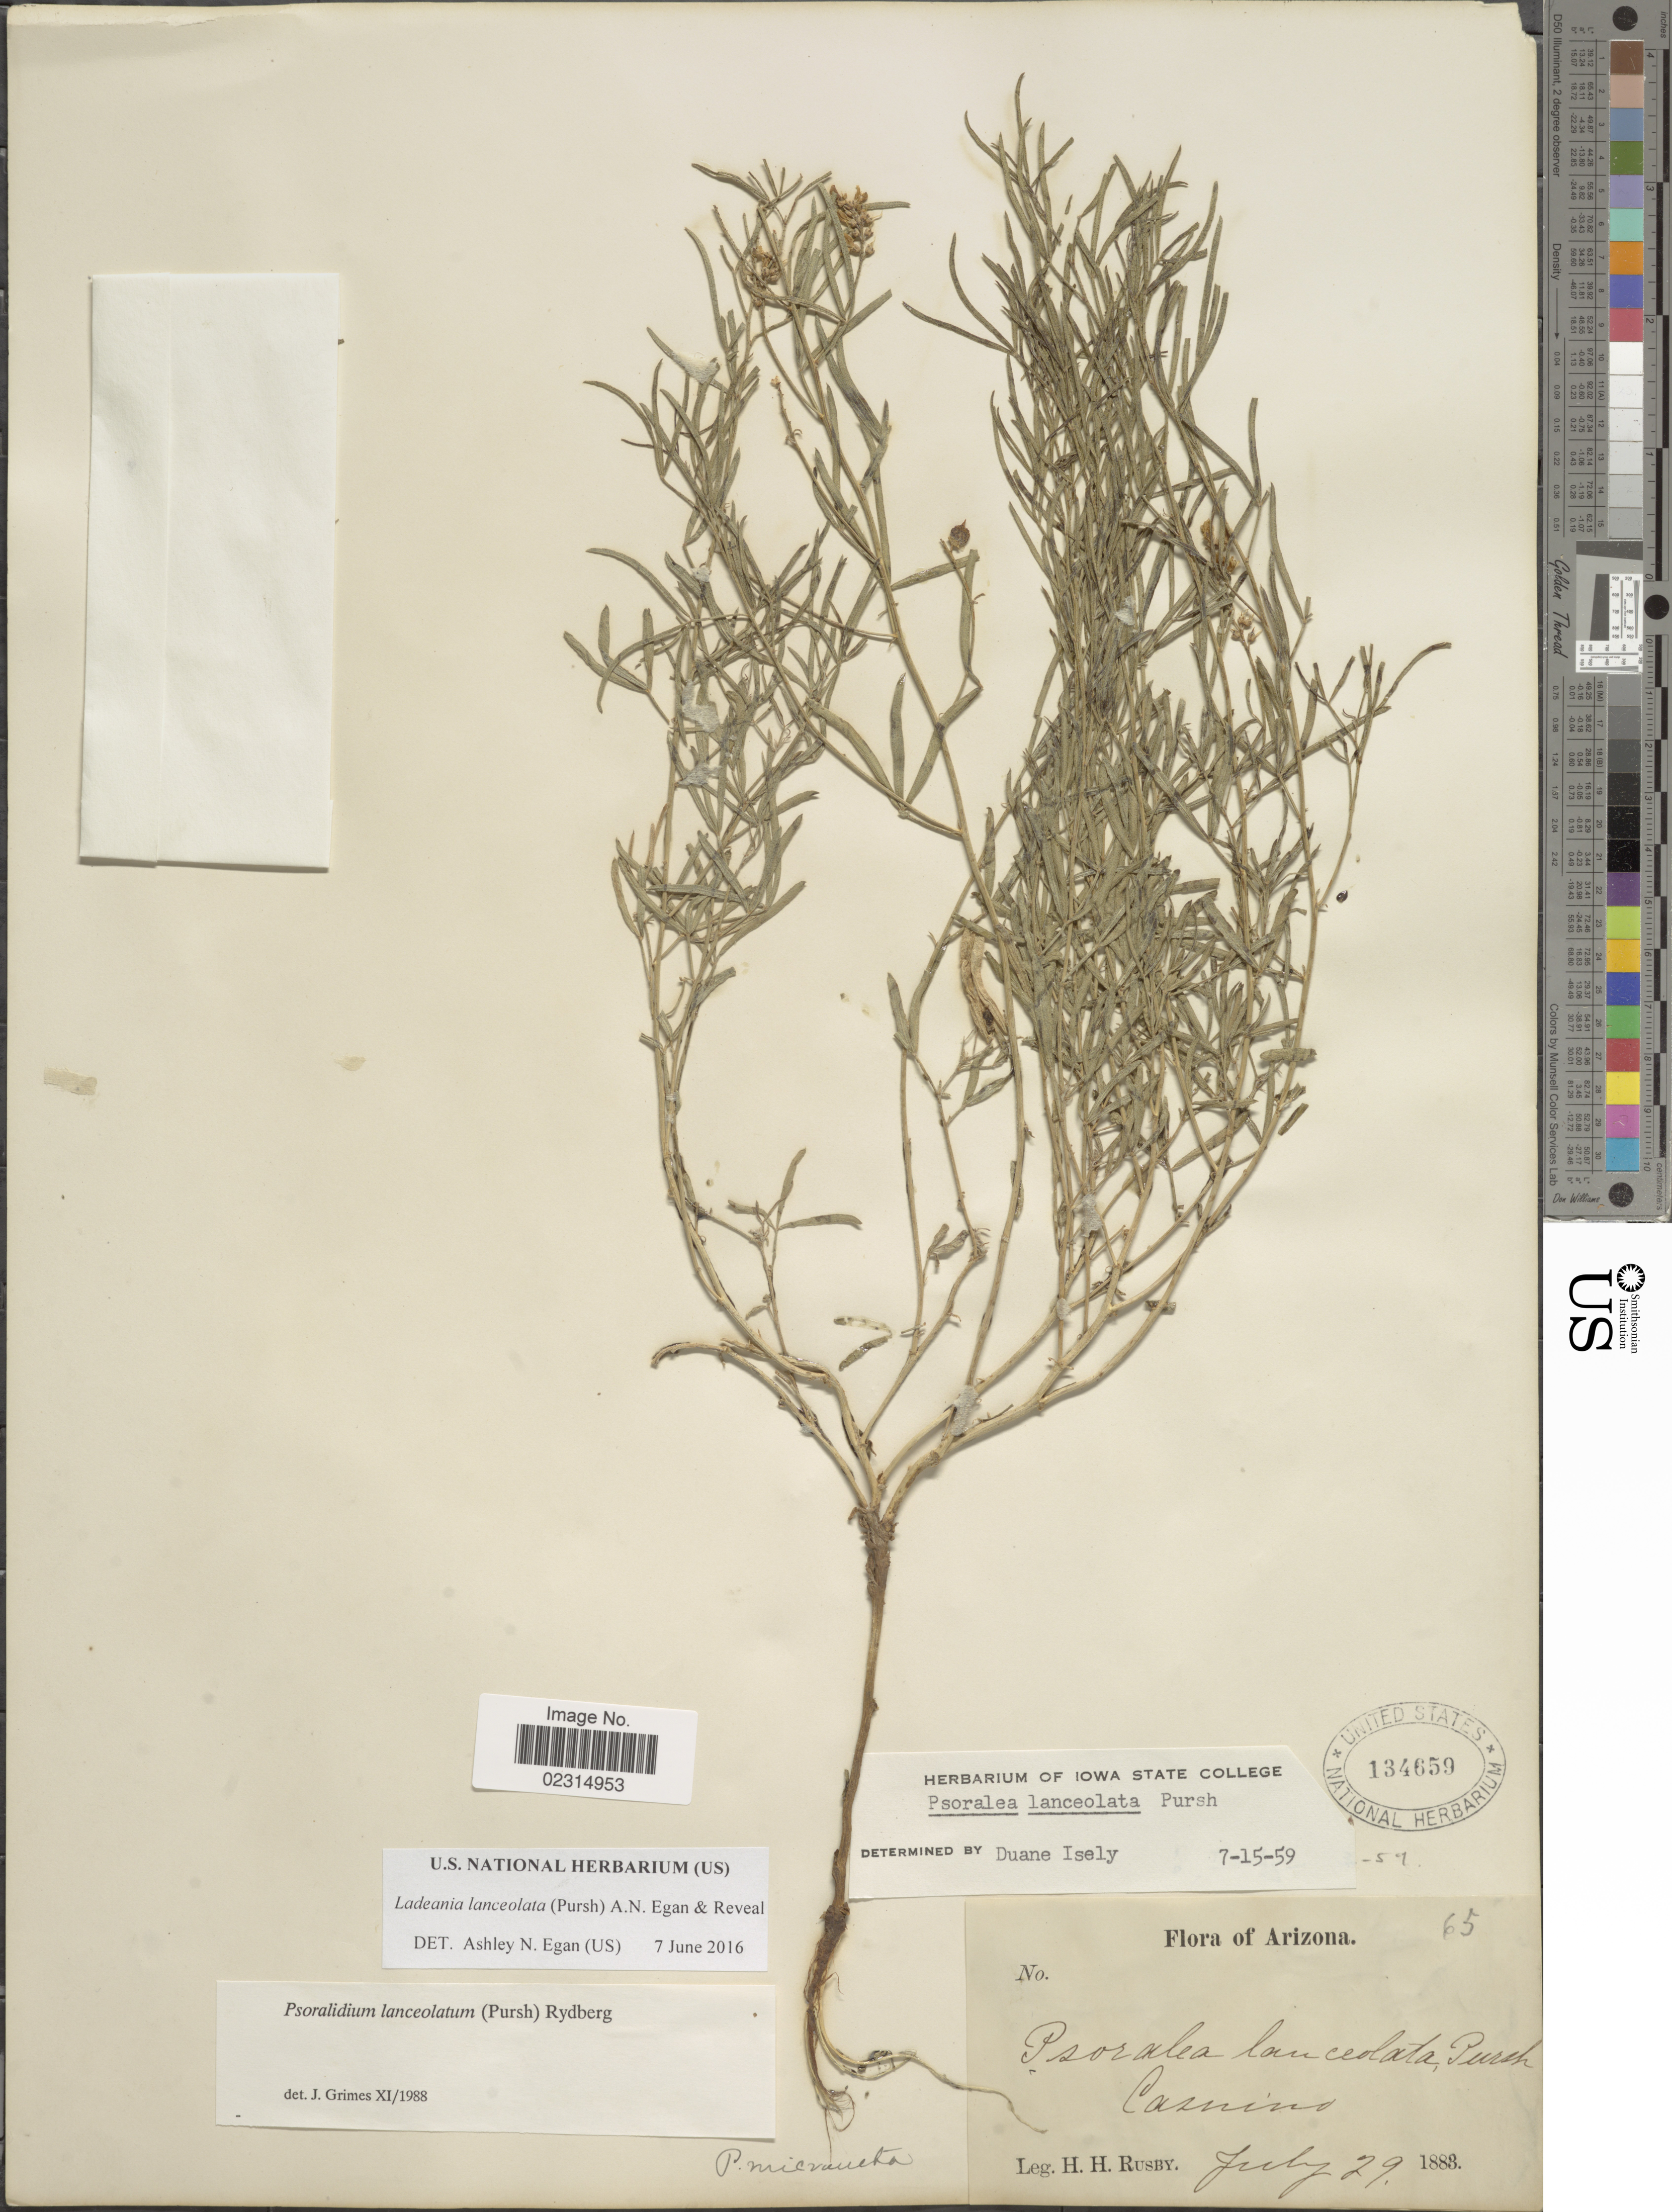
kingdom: Plantae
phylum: Tracheophyta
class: Magnoliopsida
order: Fabales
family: Fabaceae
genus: Ladeania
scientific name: Ladeania lanceolata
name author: (Pursh) A.N. Egan & Reveal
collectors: H. H. Rusby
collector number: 65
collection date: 1883-07-29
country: United States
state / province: Arizona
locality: Casmino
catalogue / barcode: US 134659